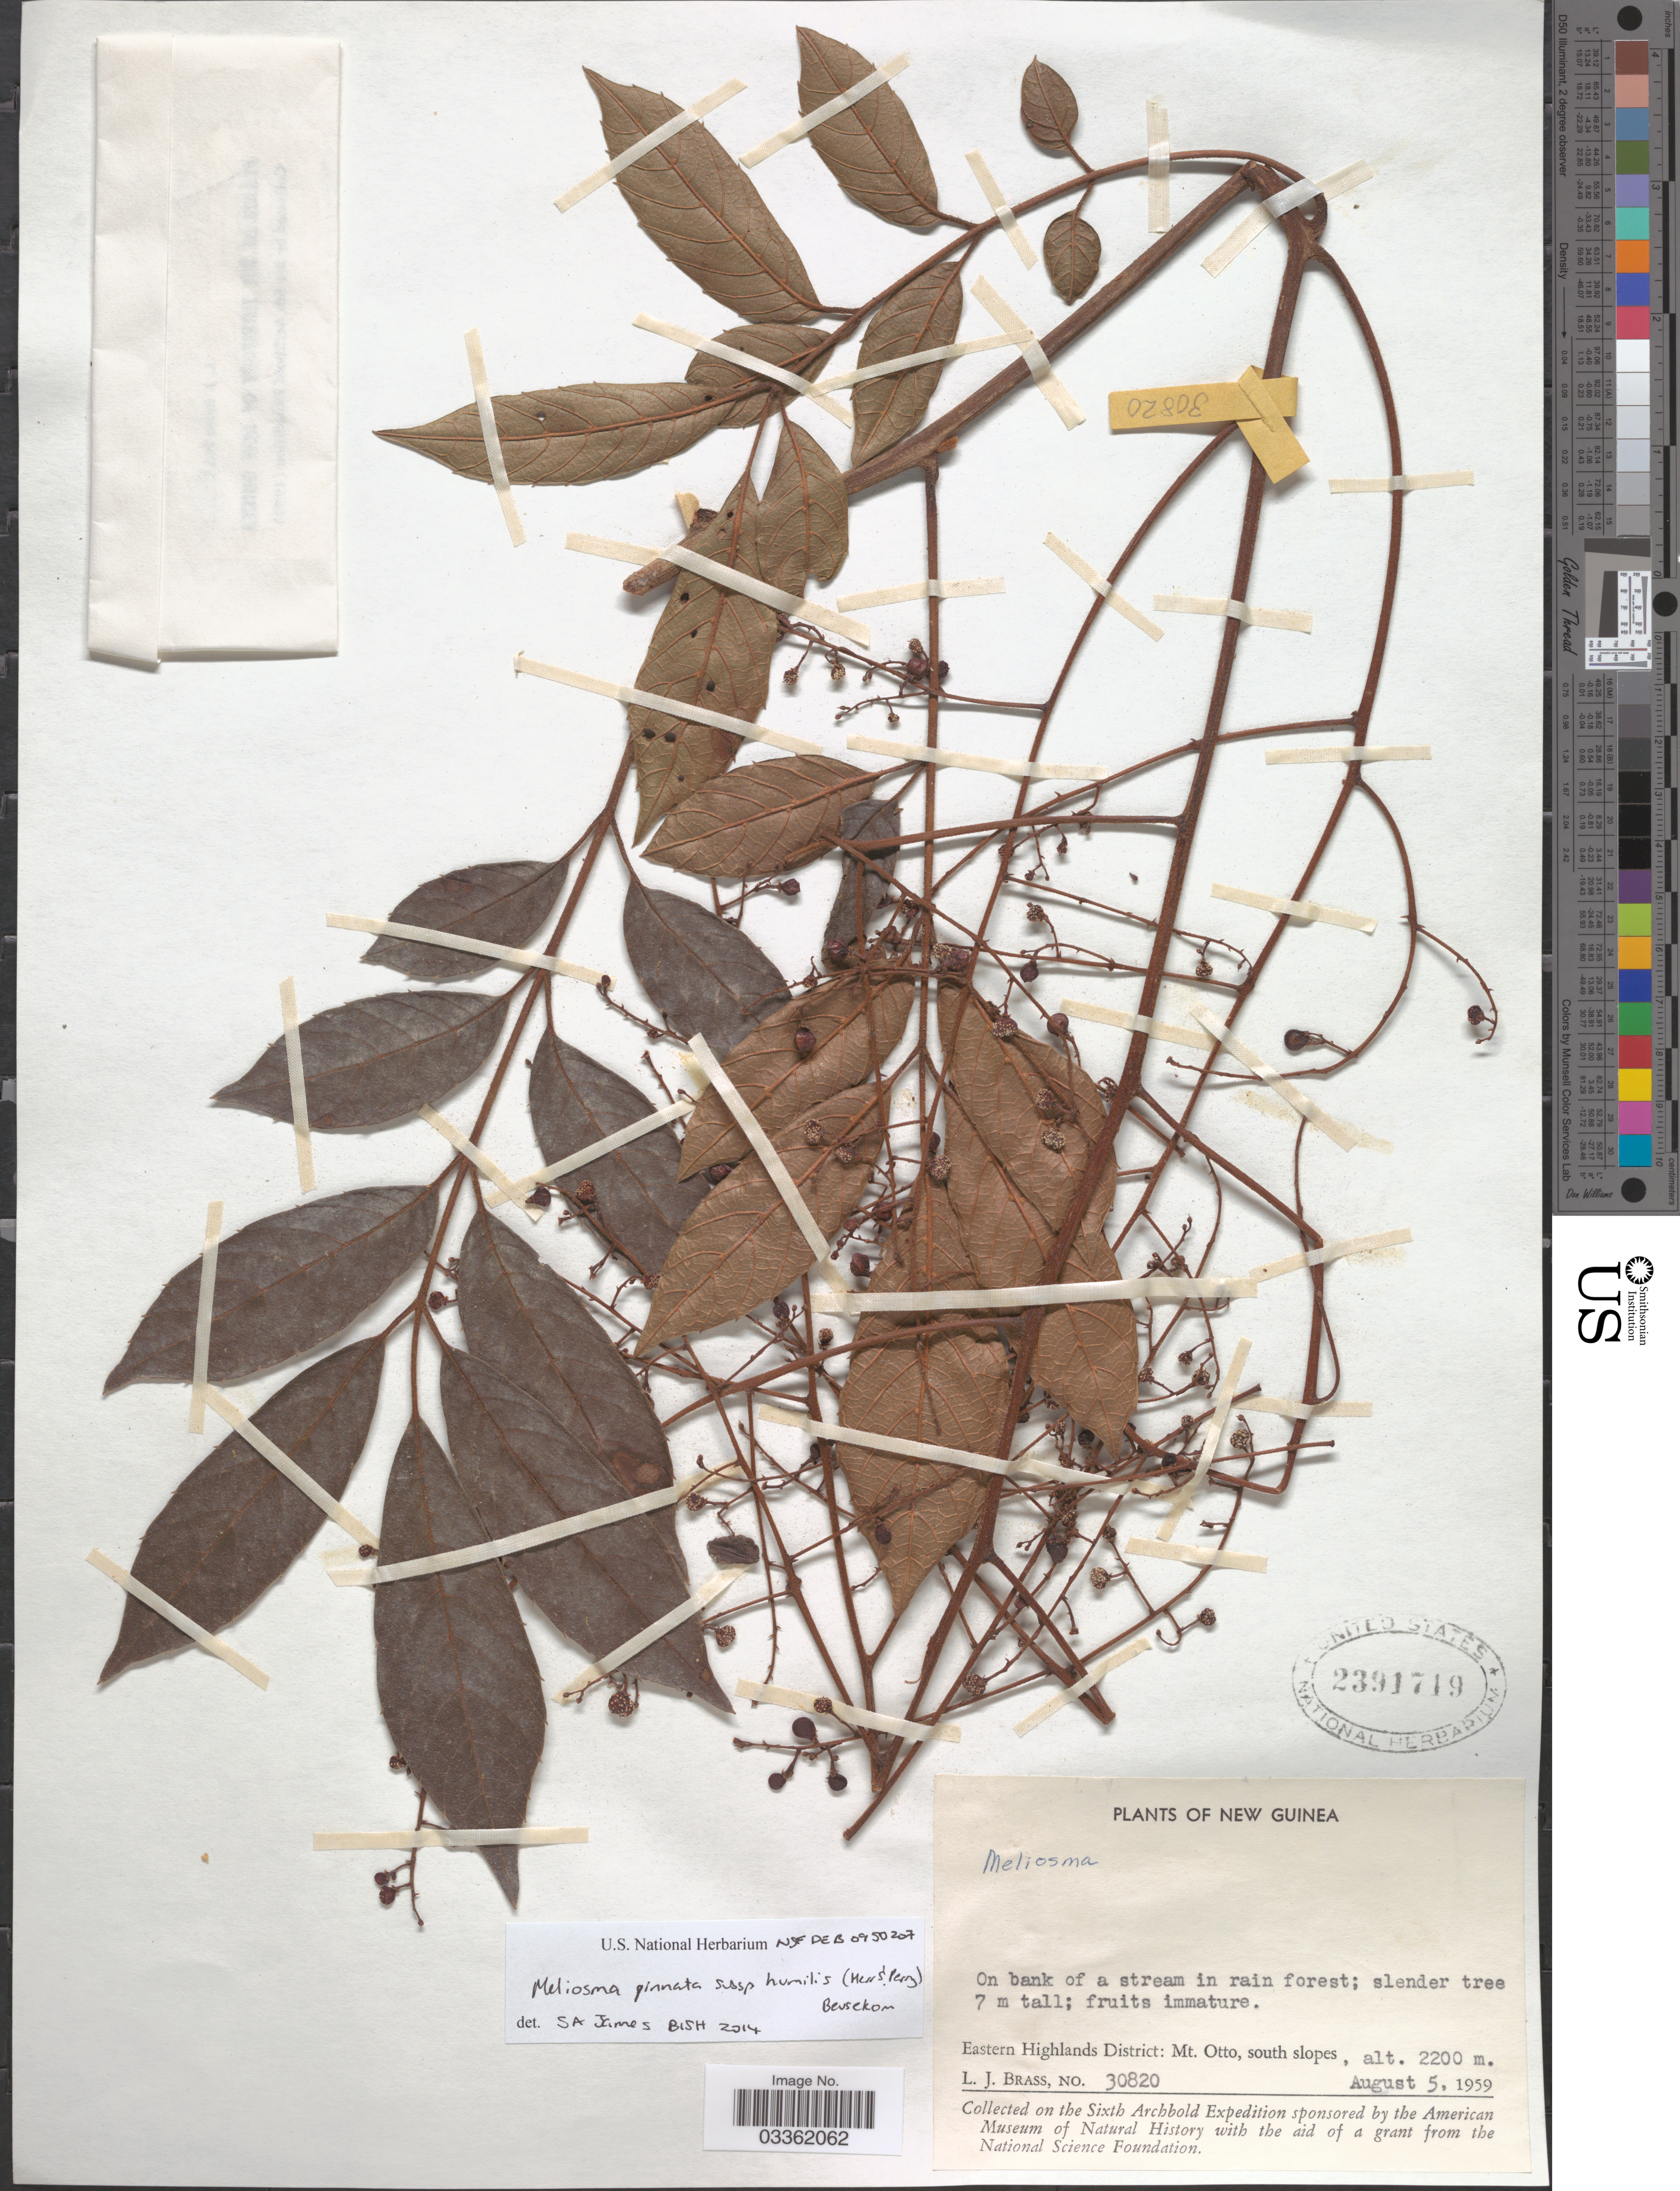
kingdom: Plantae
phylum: Tracheophyta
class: Magnoliopsida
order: Proteales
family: Sabiaceae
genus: Meliosma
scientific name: Meliosma pinnata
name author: Maxim.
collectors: L. J. Brass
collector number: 30820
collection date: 1959-08-05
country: Papua New Guinea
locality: Eastern Highlands District: Mt. Otto, south slopes.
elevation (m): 2200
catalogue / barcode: US 2391719